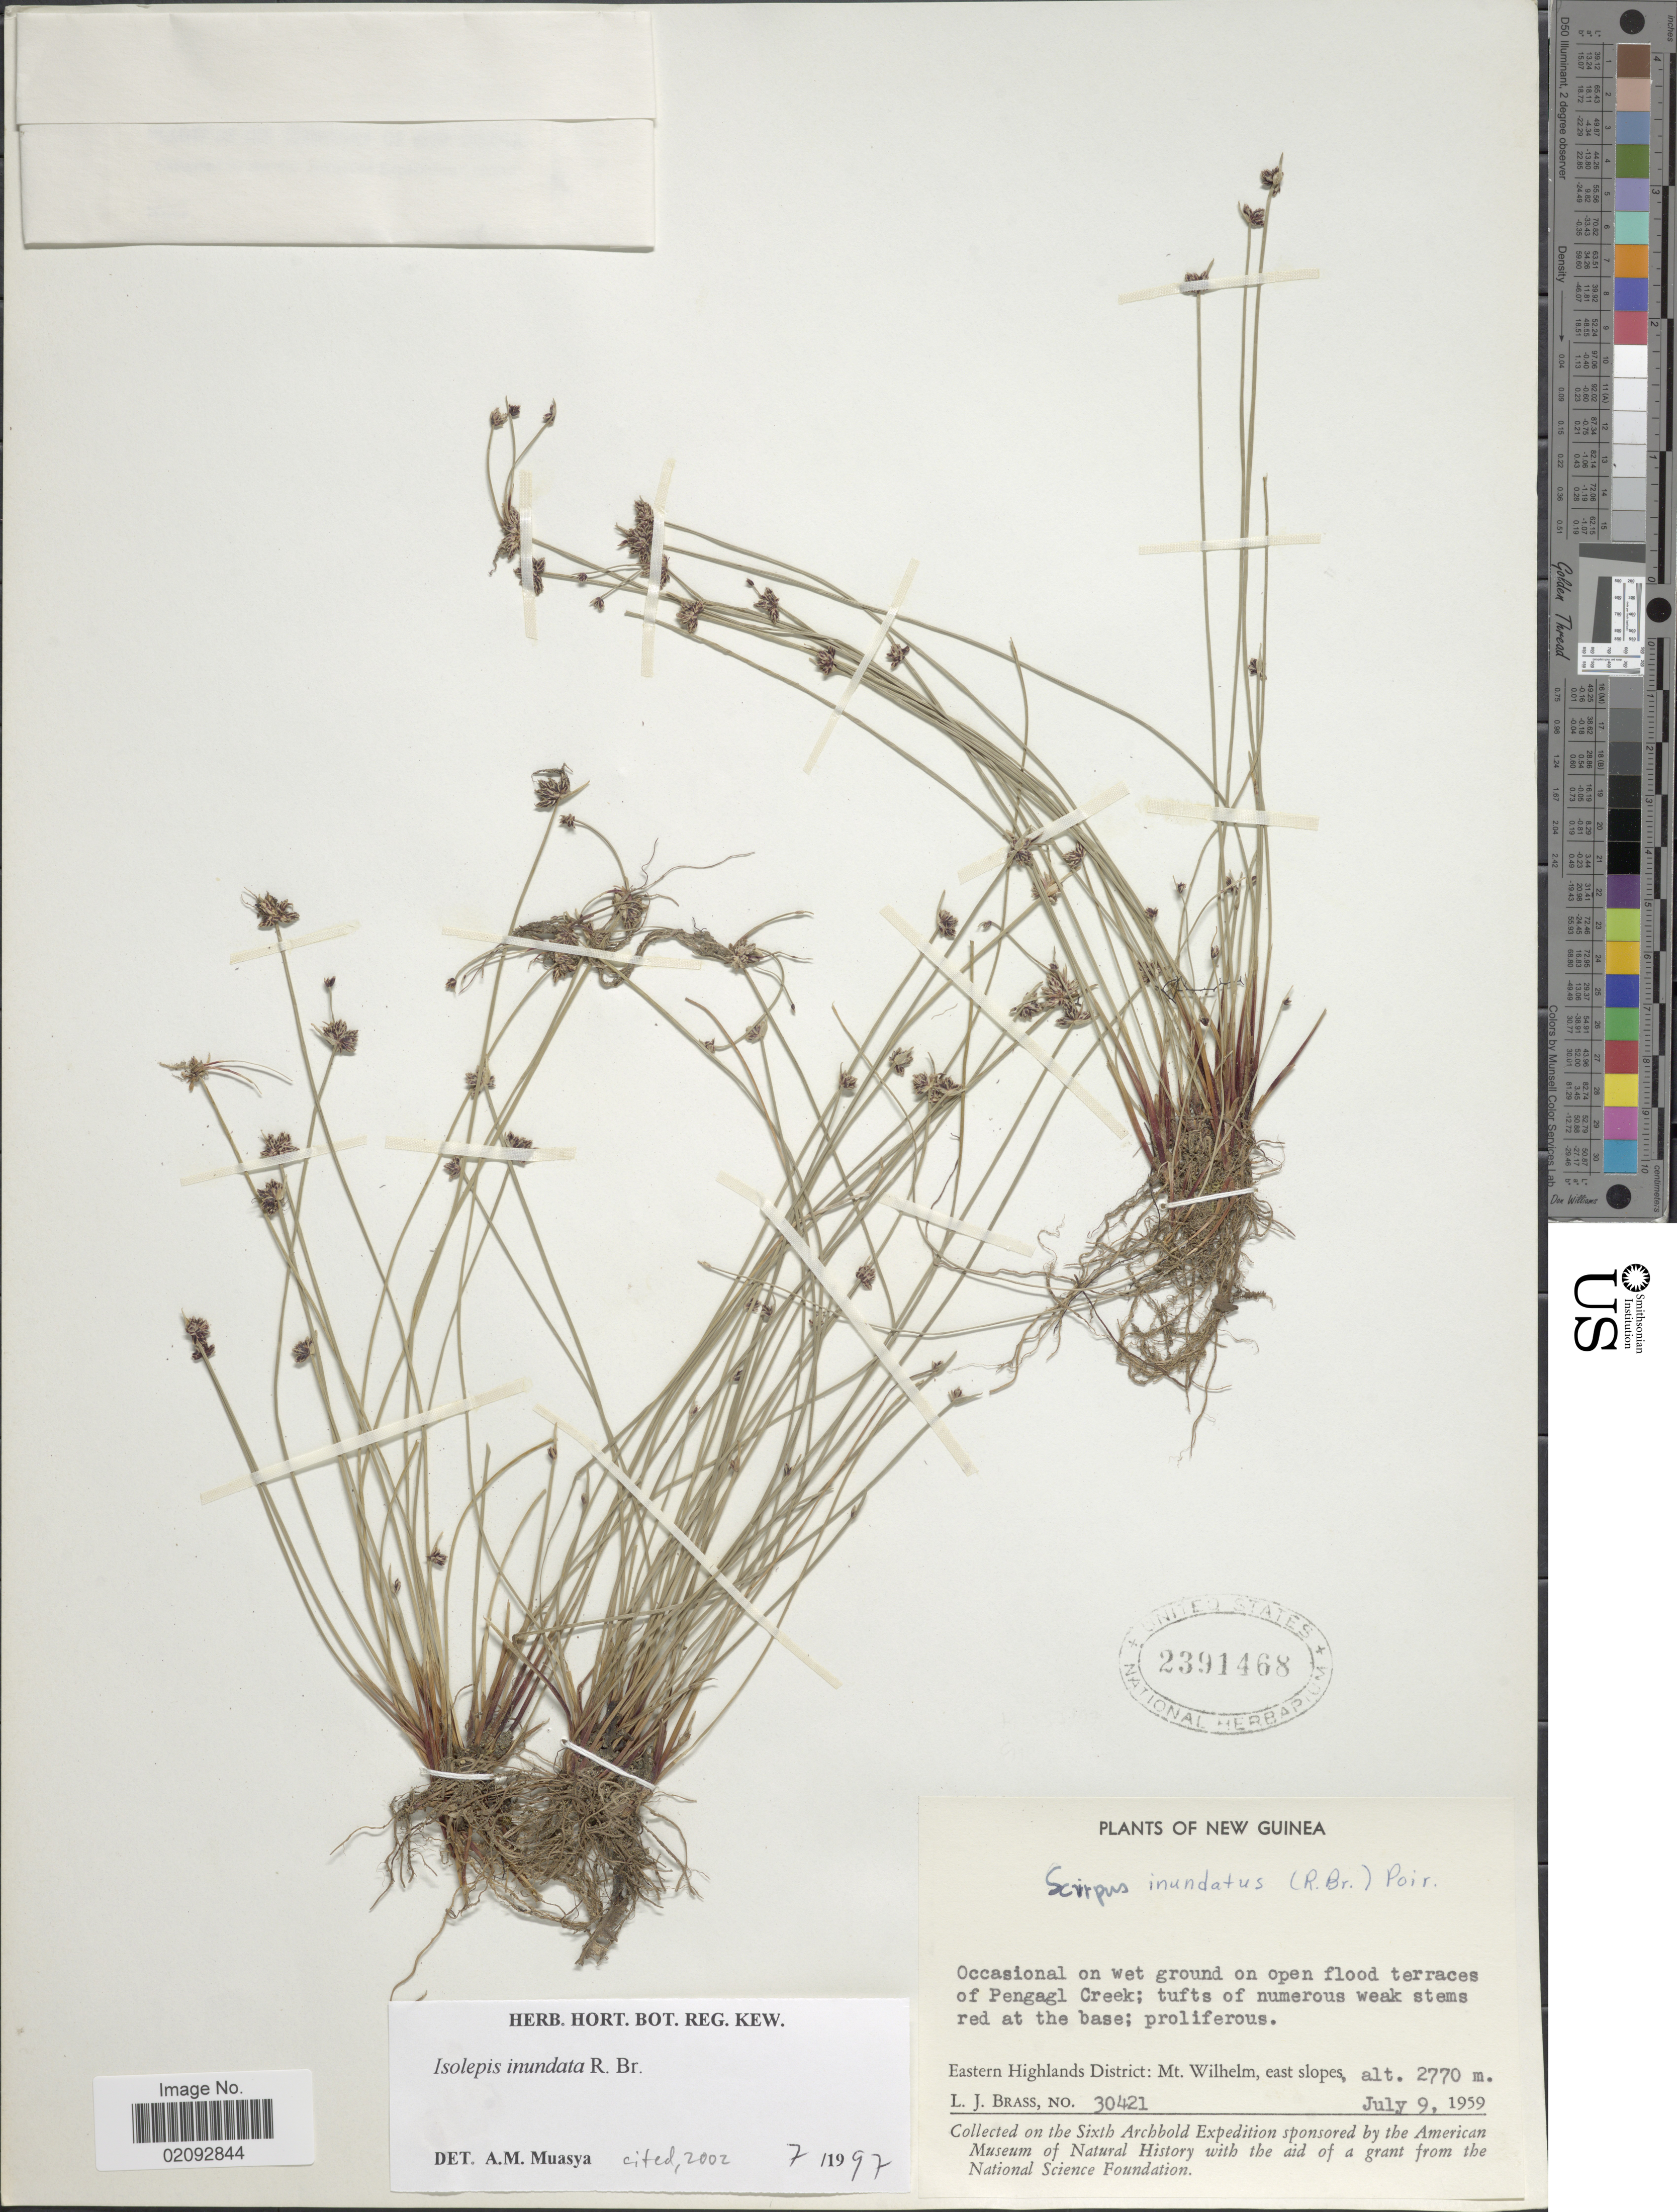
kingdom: Plantae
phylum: Tracheophyta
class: Liliopsida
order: Poales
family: Cyperaceae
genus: Isolepis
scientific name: Isolepis inundata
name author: R. Br.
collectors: L. J. Brass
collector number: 30421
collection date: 1959-07-09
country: Papua New Guinea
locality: Occasional on wet ground on open flood terraces of Pengagl Creek; tufts of numerous weak stems red at the base; Eastern Highlands District: Mt WIlhelm, east slopes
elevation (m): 2770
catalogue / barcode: US 2391468